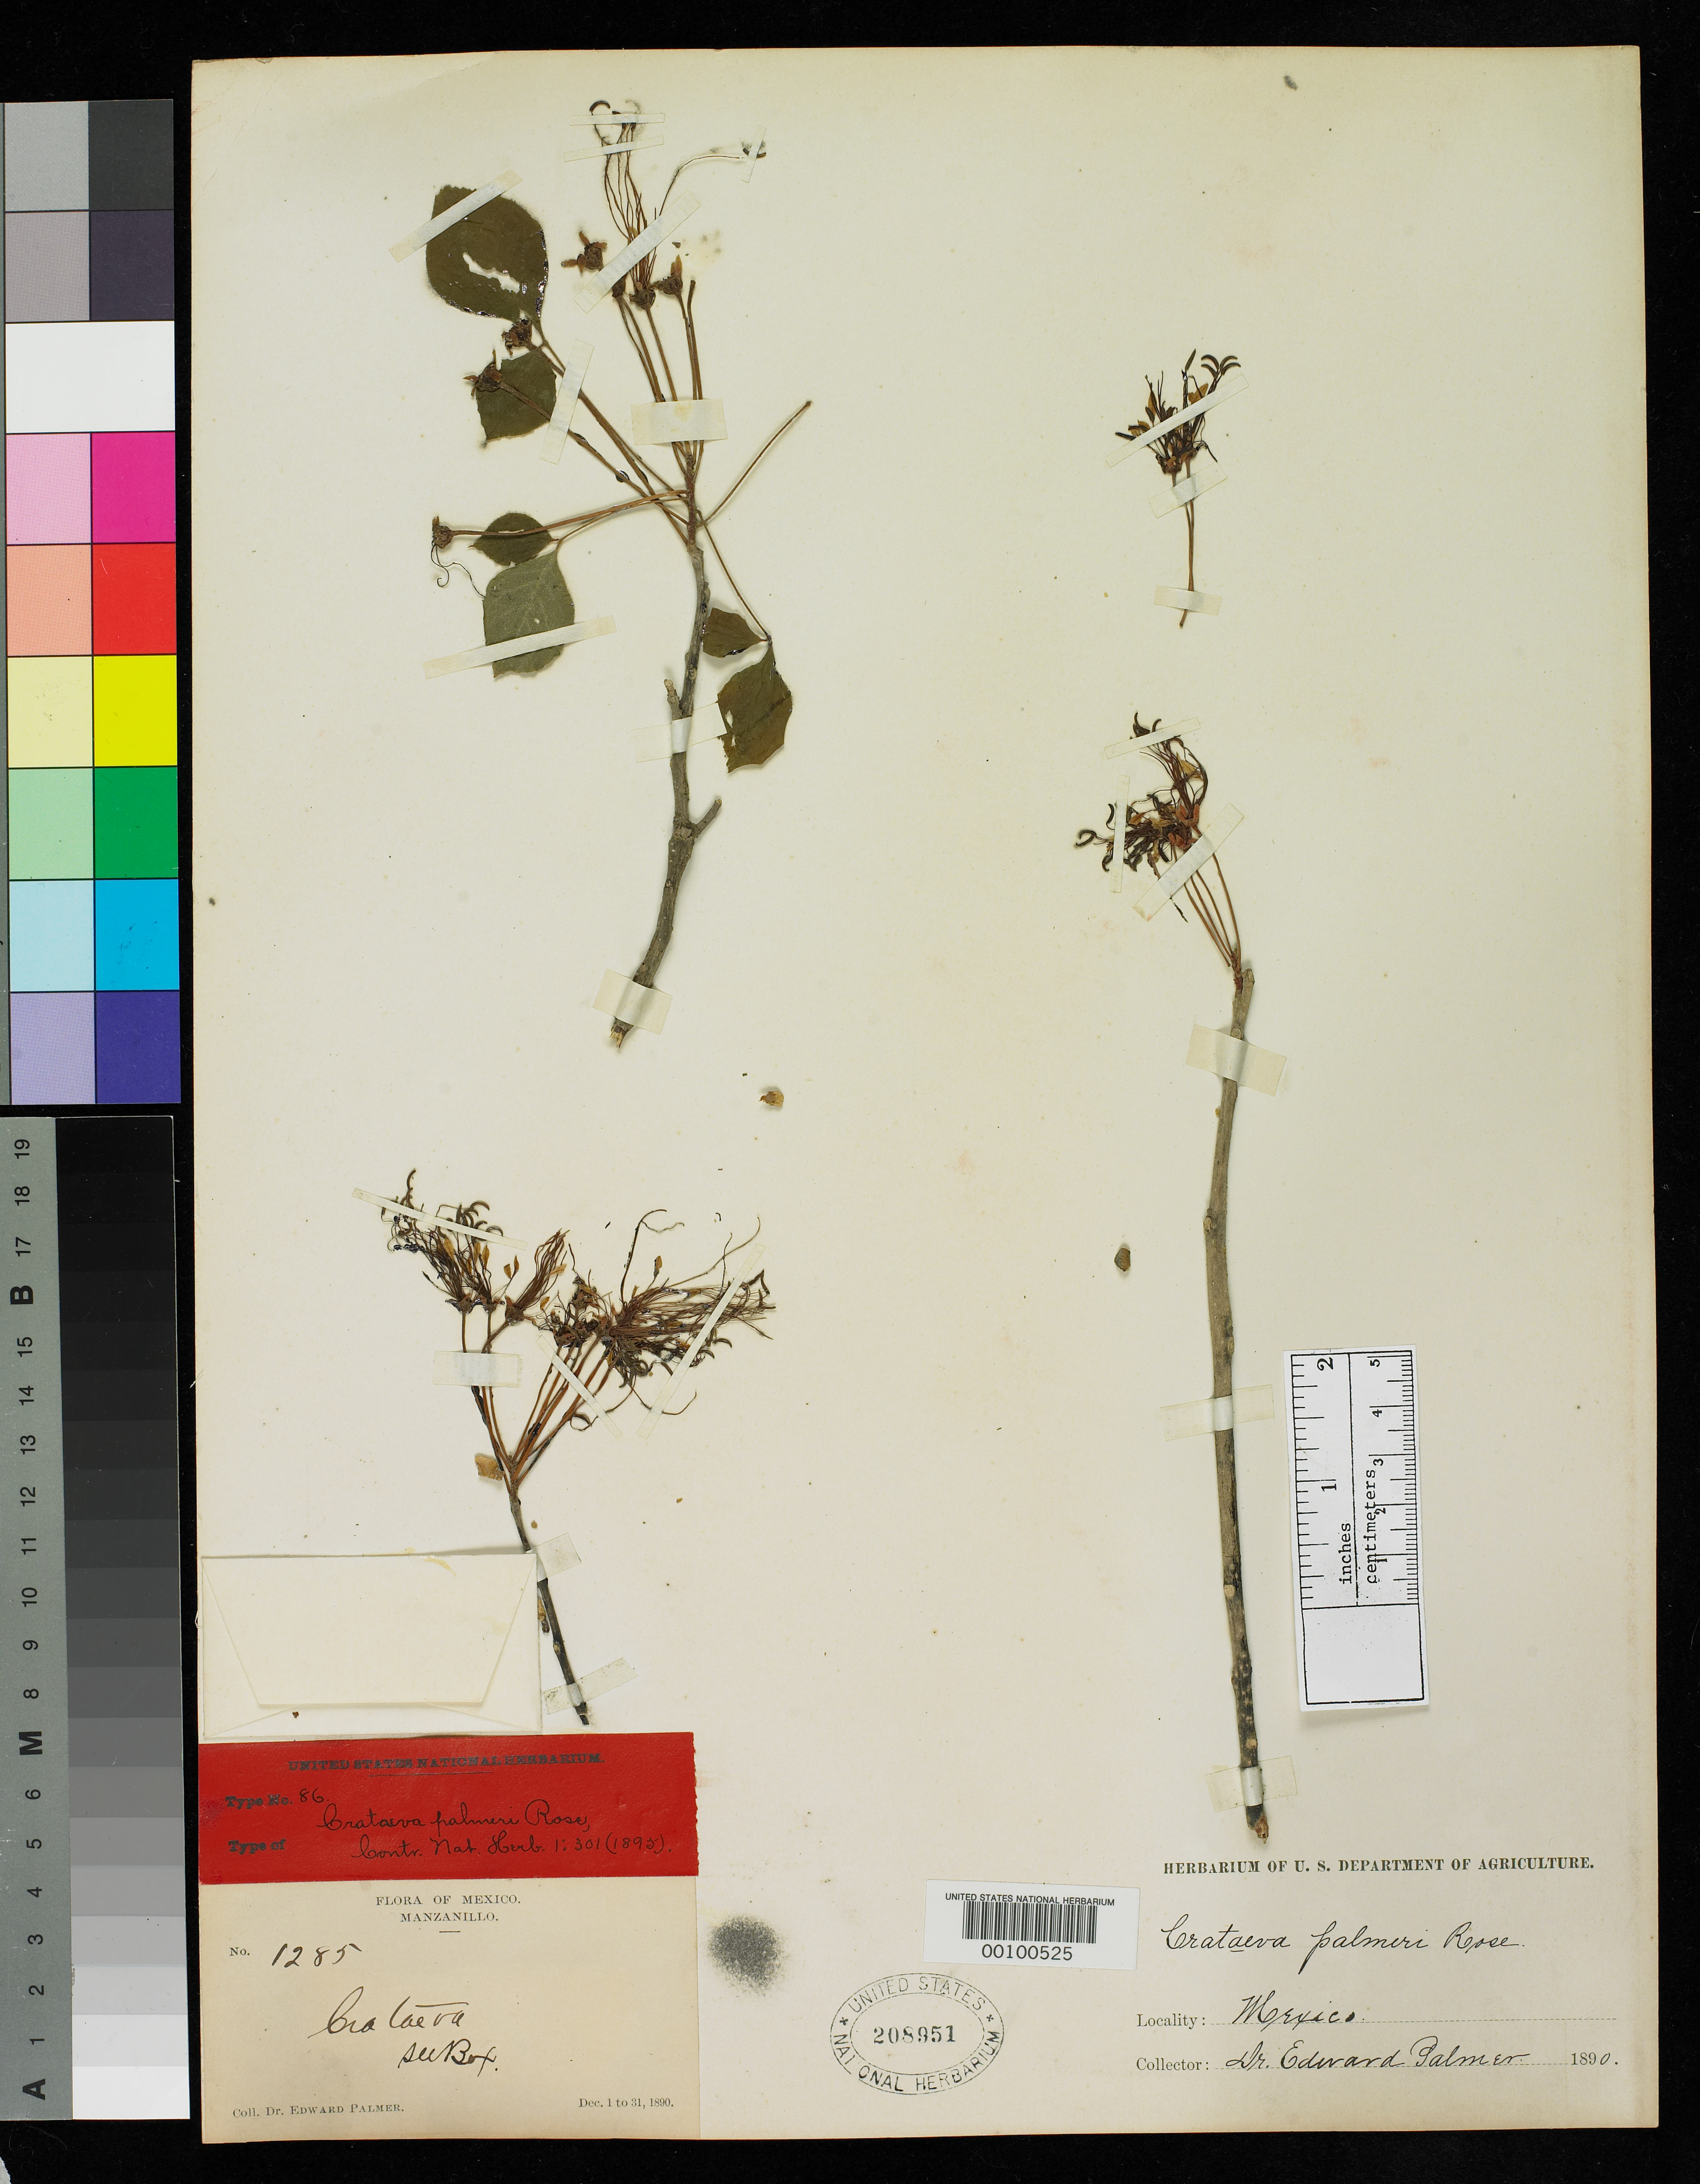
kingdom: Plantae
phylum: Tracheophyta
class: Magnoliopsida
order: Brassicales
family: Capparaceae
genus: Crateva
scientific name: Crateva palmeri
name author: Rose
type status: Type Collection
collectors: E. Palmer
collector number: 1285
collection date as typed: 15 Feb 1891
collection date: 1891-02-15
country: Mexico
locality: Manzanillo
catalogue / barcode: US 208951